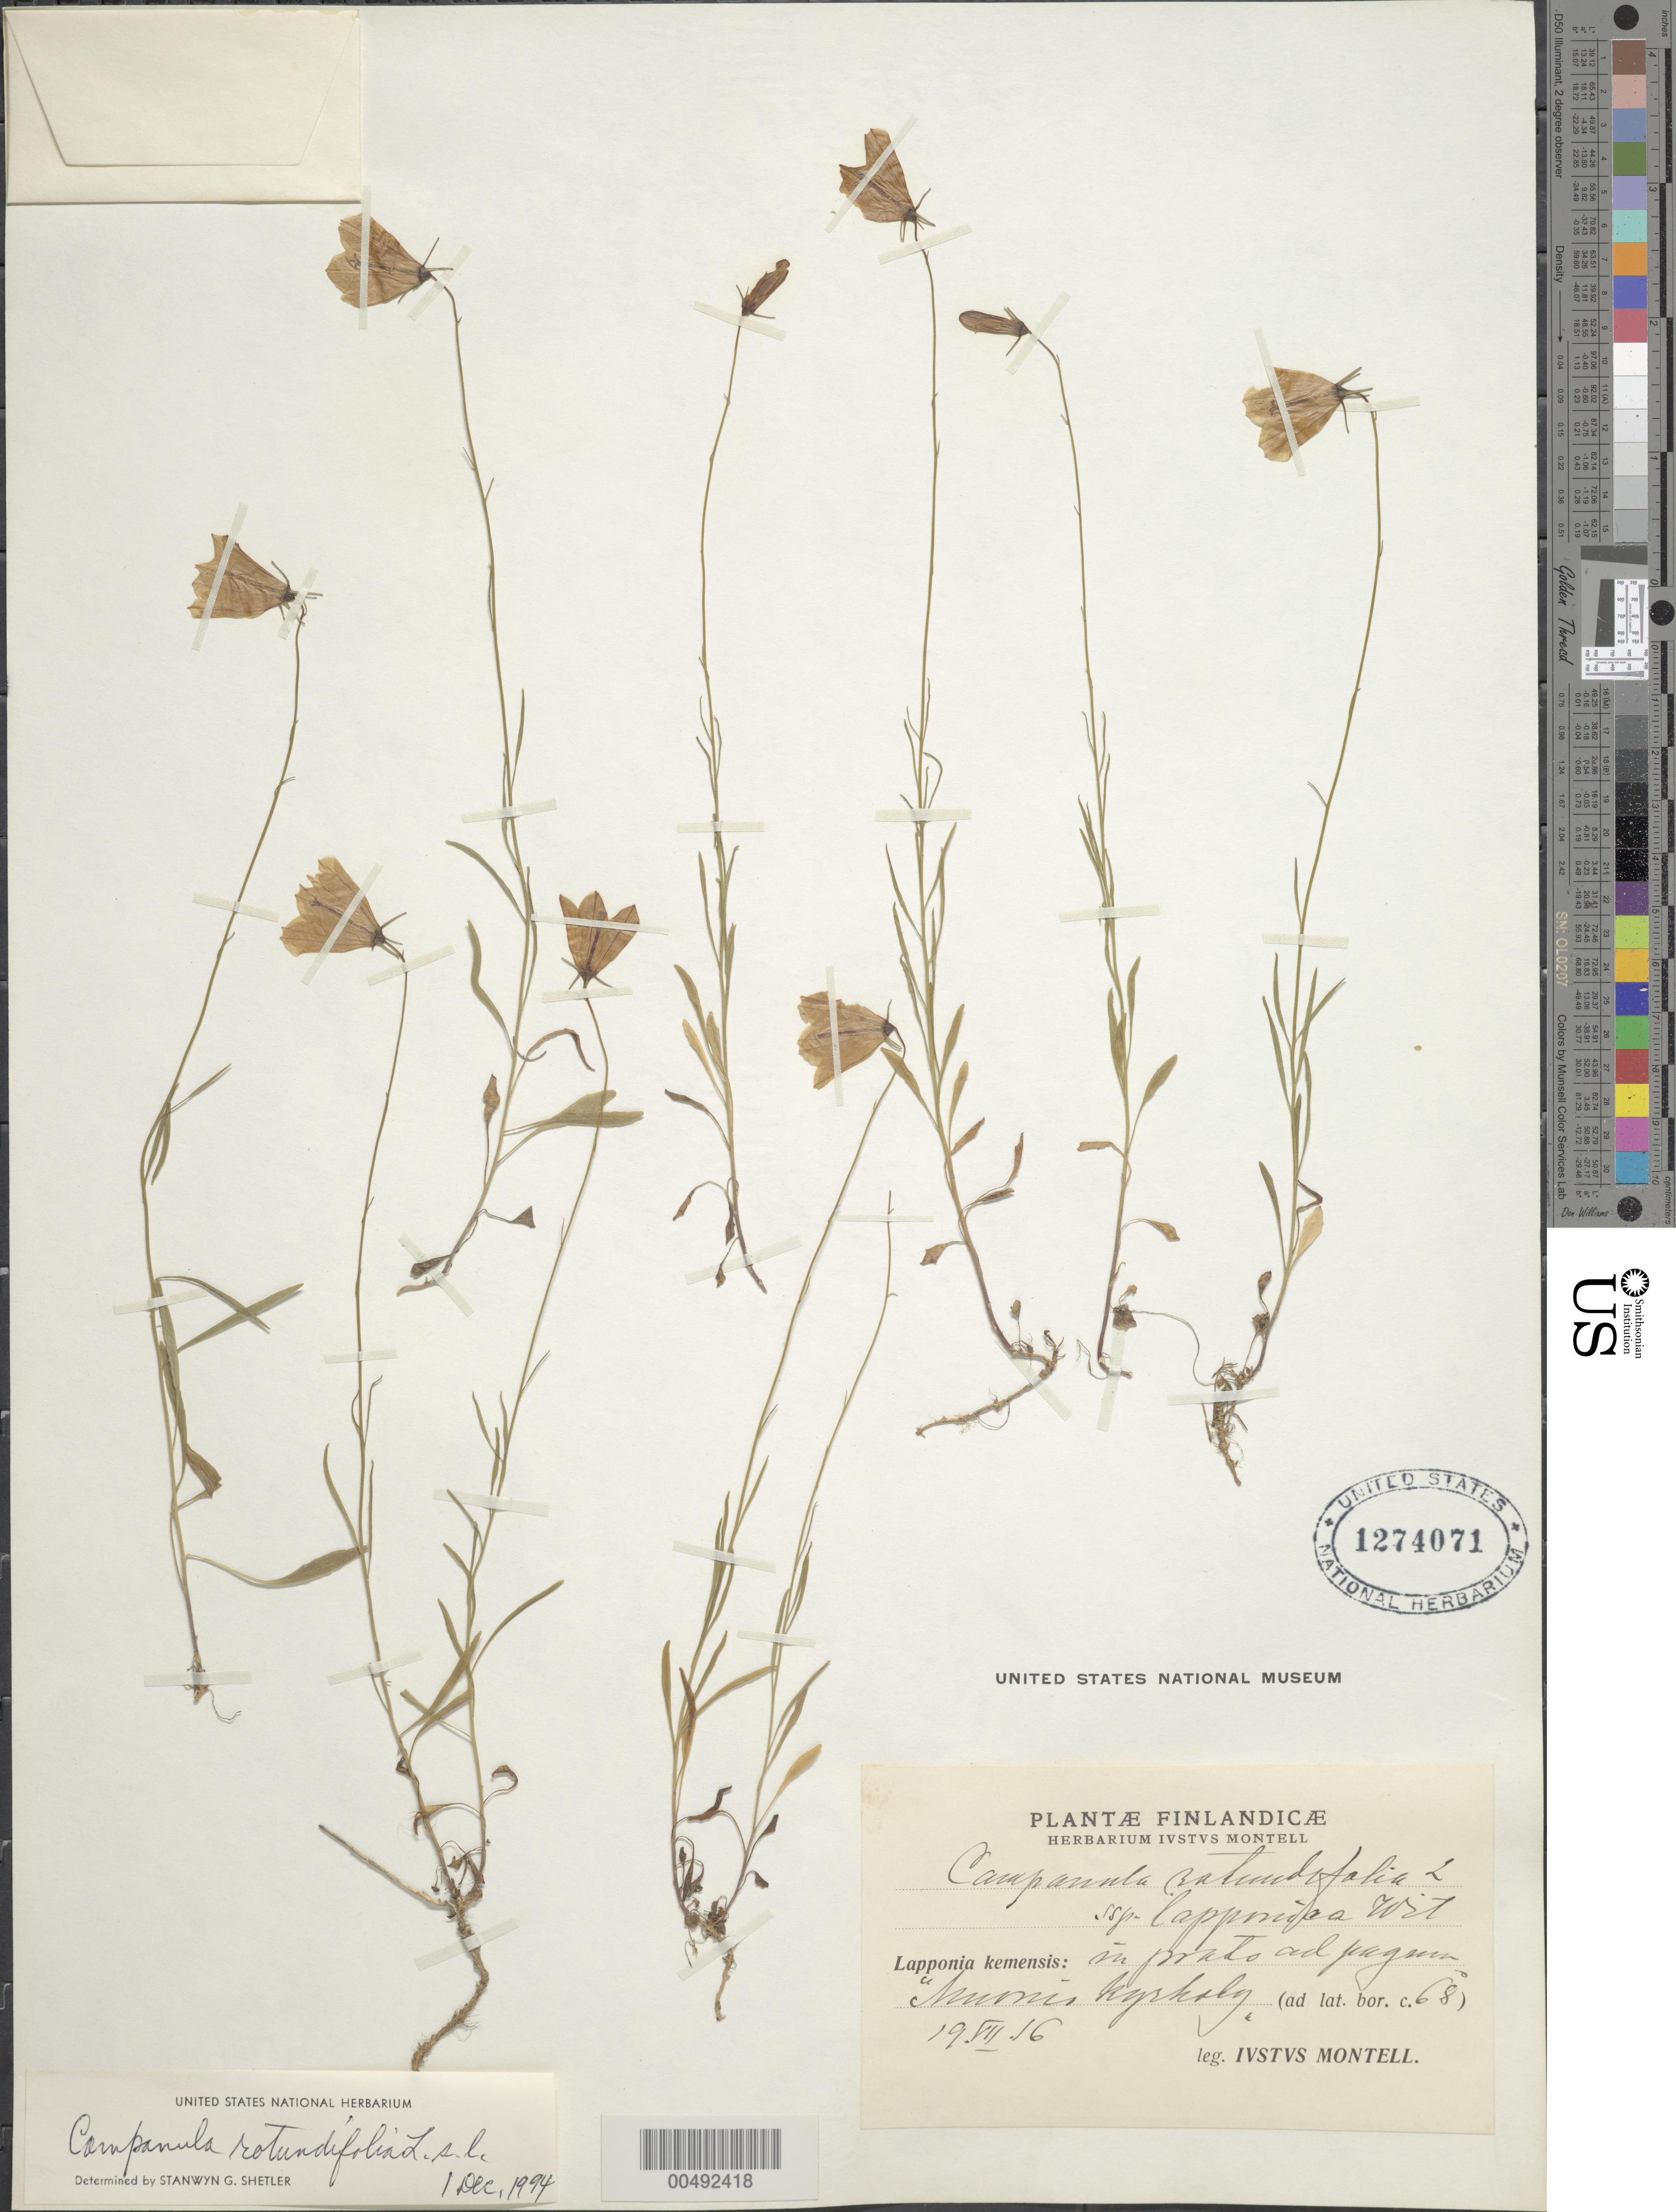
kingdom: Plantae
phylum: Tracheophyta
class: Magnoliopsida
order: Asterales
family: Campanulaceae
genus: Campanula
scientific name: Campanula rotundifolia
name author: L.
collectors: I. Montell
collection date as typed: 19 Jul 1916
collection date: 1916-07-19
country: Finland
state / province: Lappi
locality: Lapponia kemensis: ad pagum "Muonio Kyrhaly" [at village of "M.K."] (lat/long recorded as: lat=68:0:0:N long=:::)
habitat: in pratis [meadow]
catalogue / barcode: US 1274071